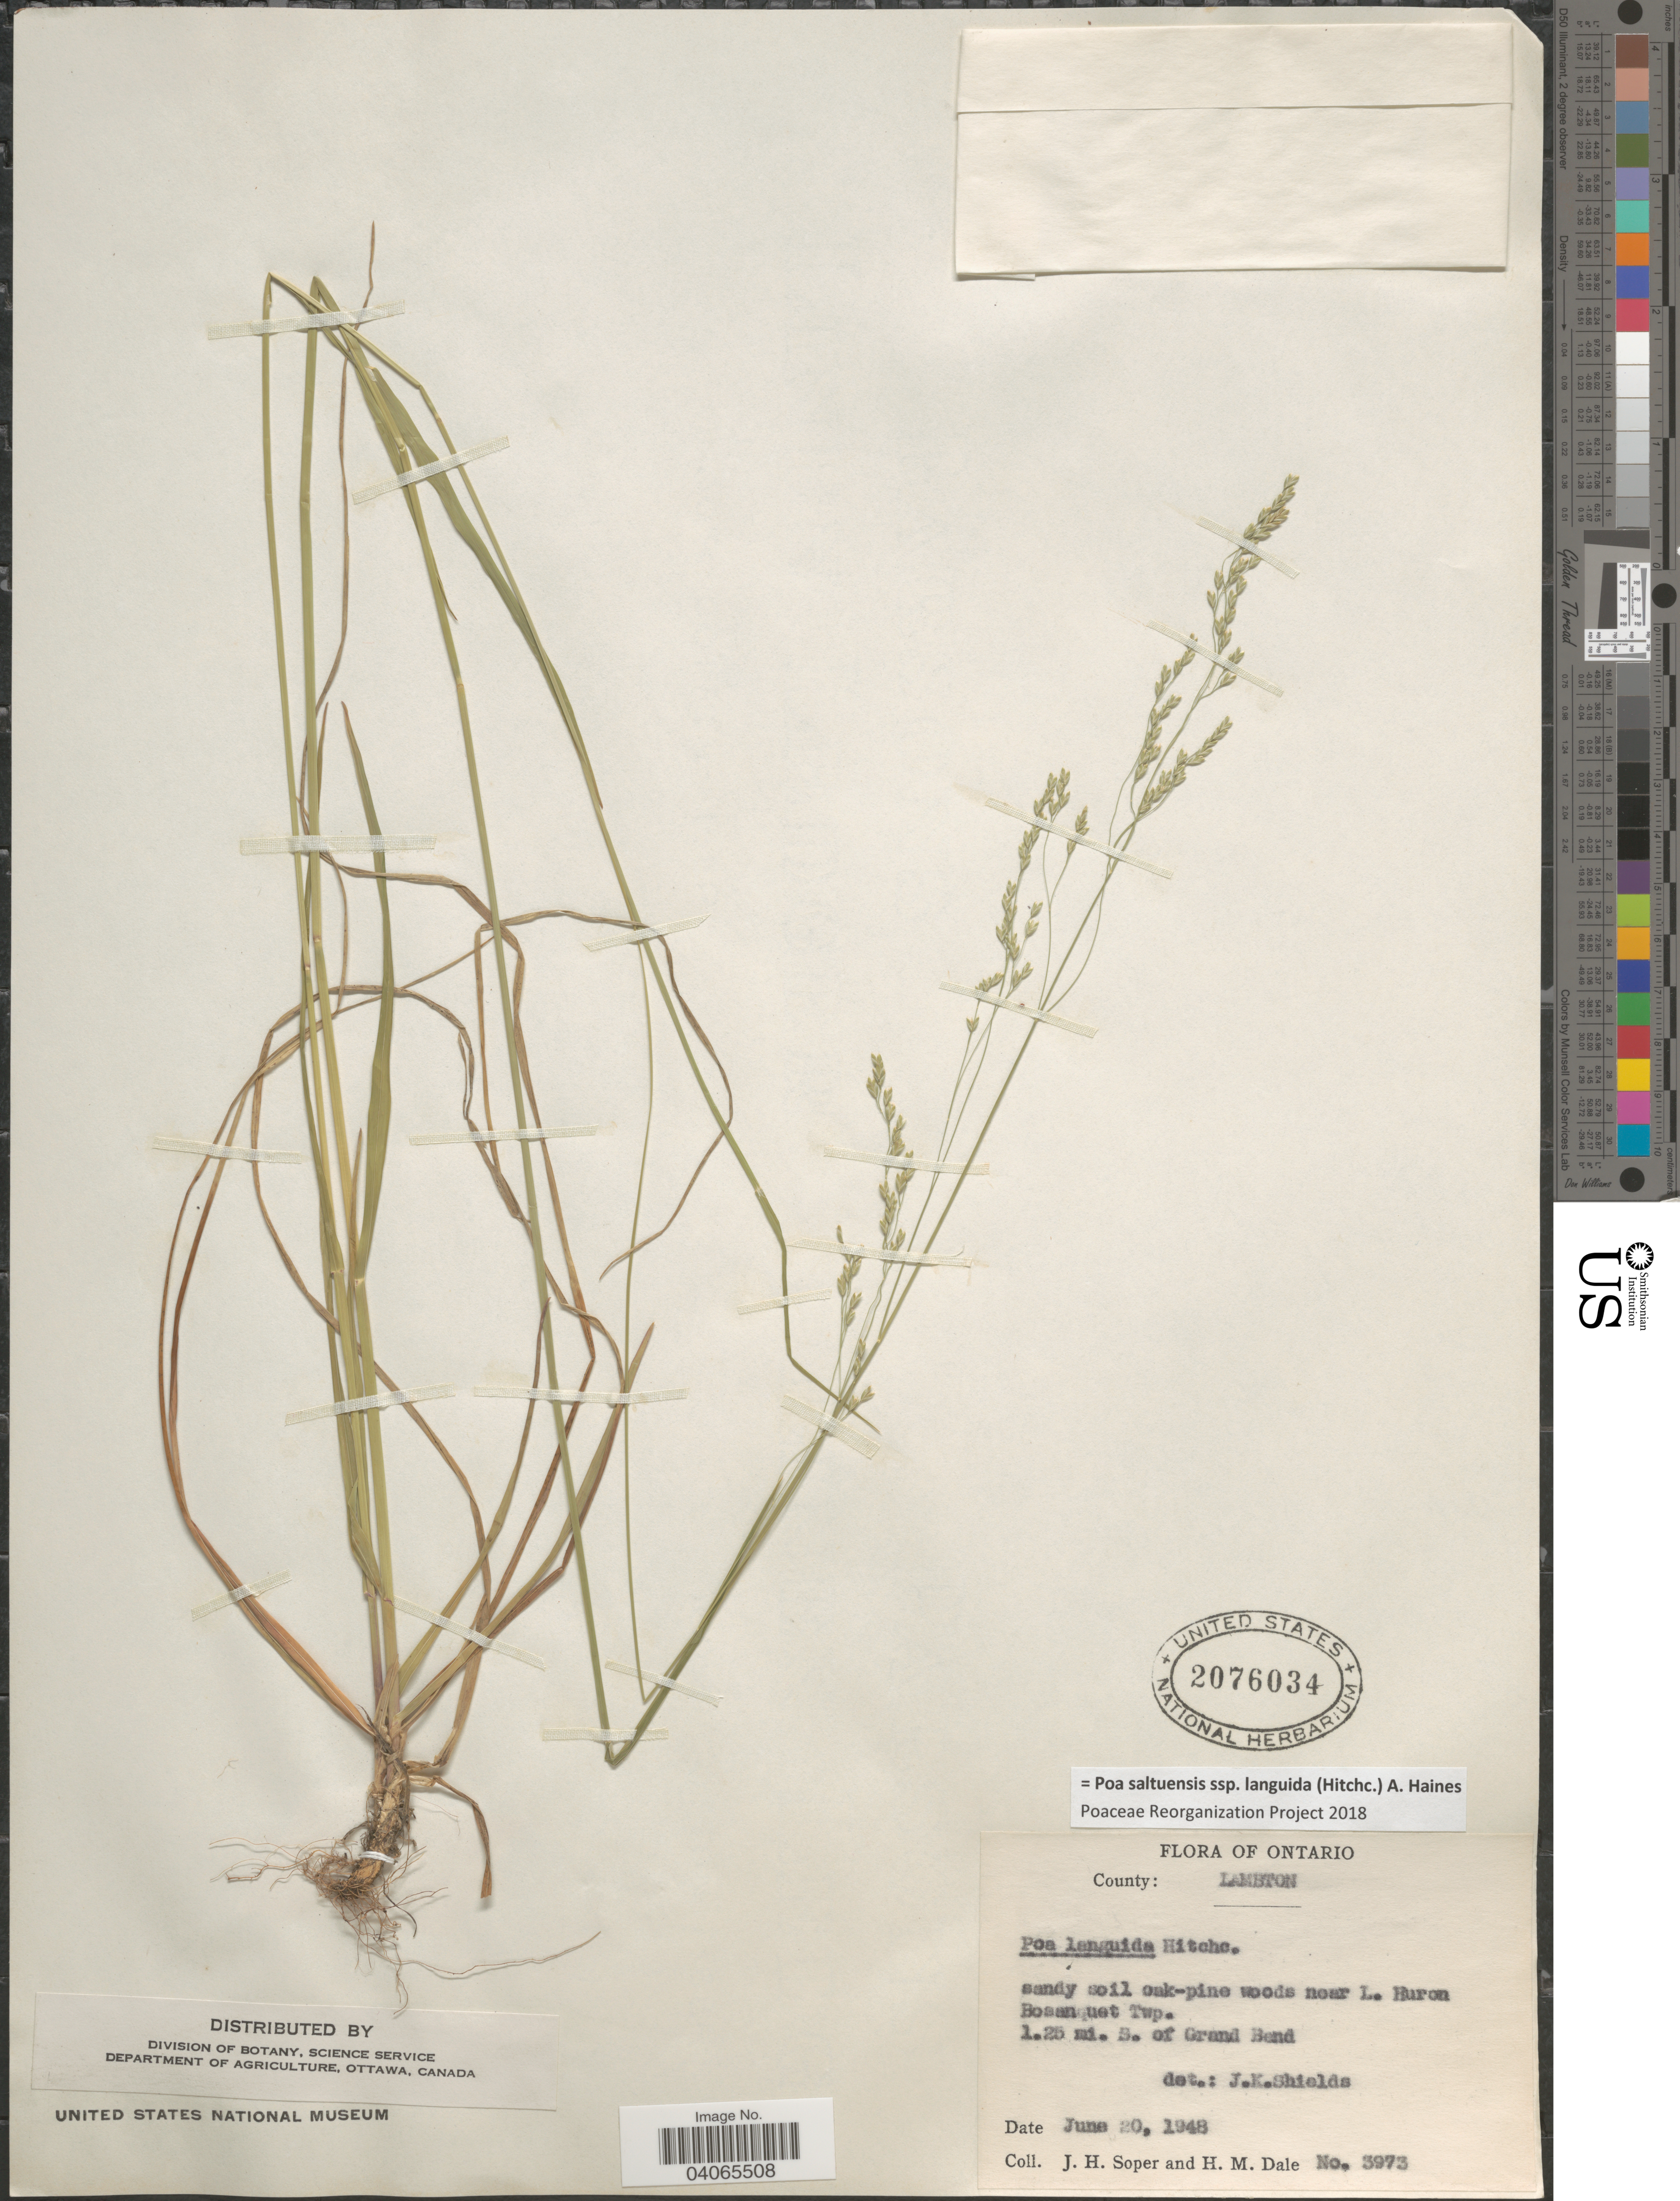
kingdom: Plantae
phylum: Tracheophyta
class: Liliopsida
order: Poales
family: Poaceae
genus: Poa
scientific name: Poa saltuensis subsp. languida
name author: (Hitchc.) A. Haines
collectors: J. H. Soper & H. M. Dale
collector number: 3973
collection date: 1948-06-20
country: Canada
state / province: Ontario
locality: County: Lambton. Woods near L. Huron Bosanquet Twp. 1.25 mi. S. of Grand Bend.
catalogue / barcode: US 2076034